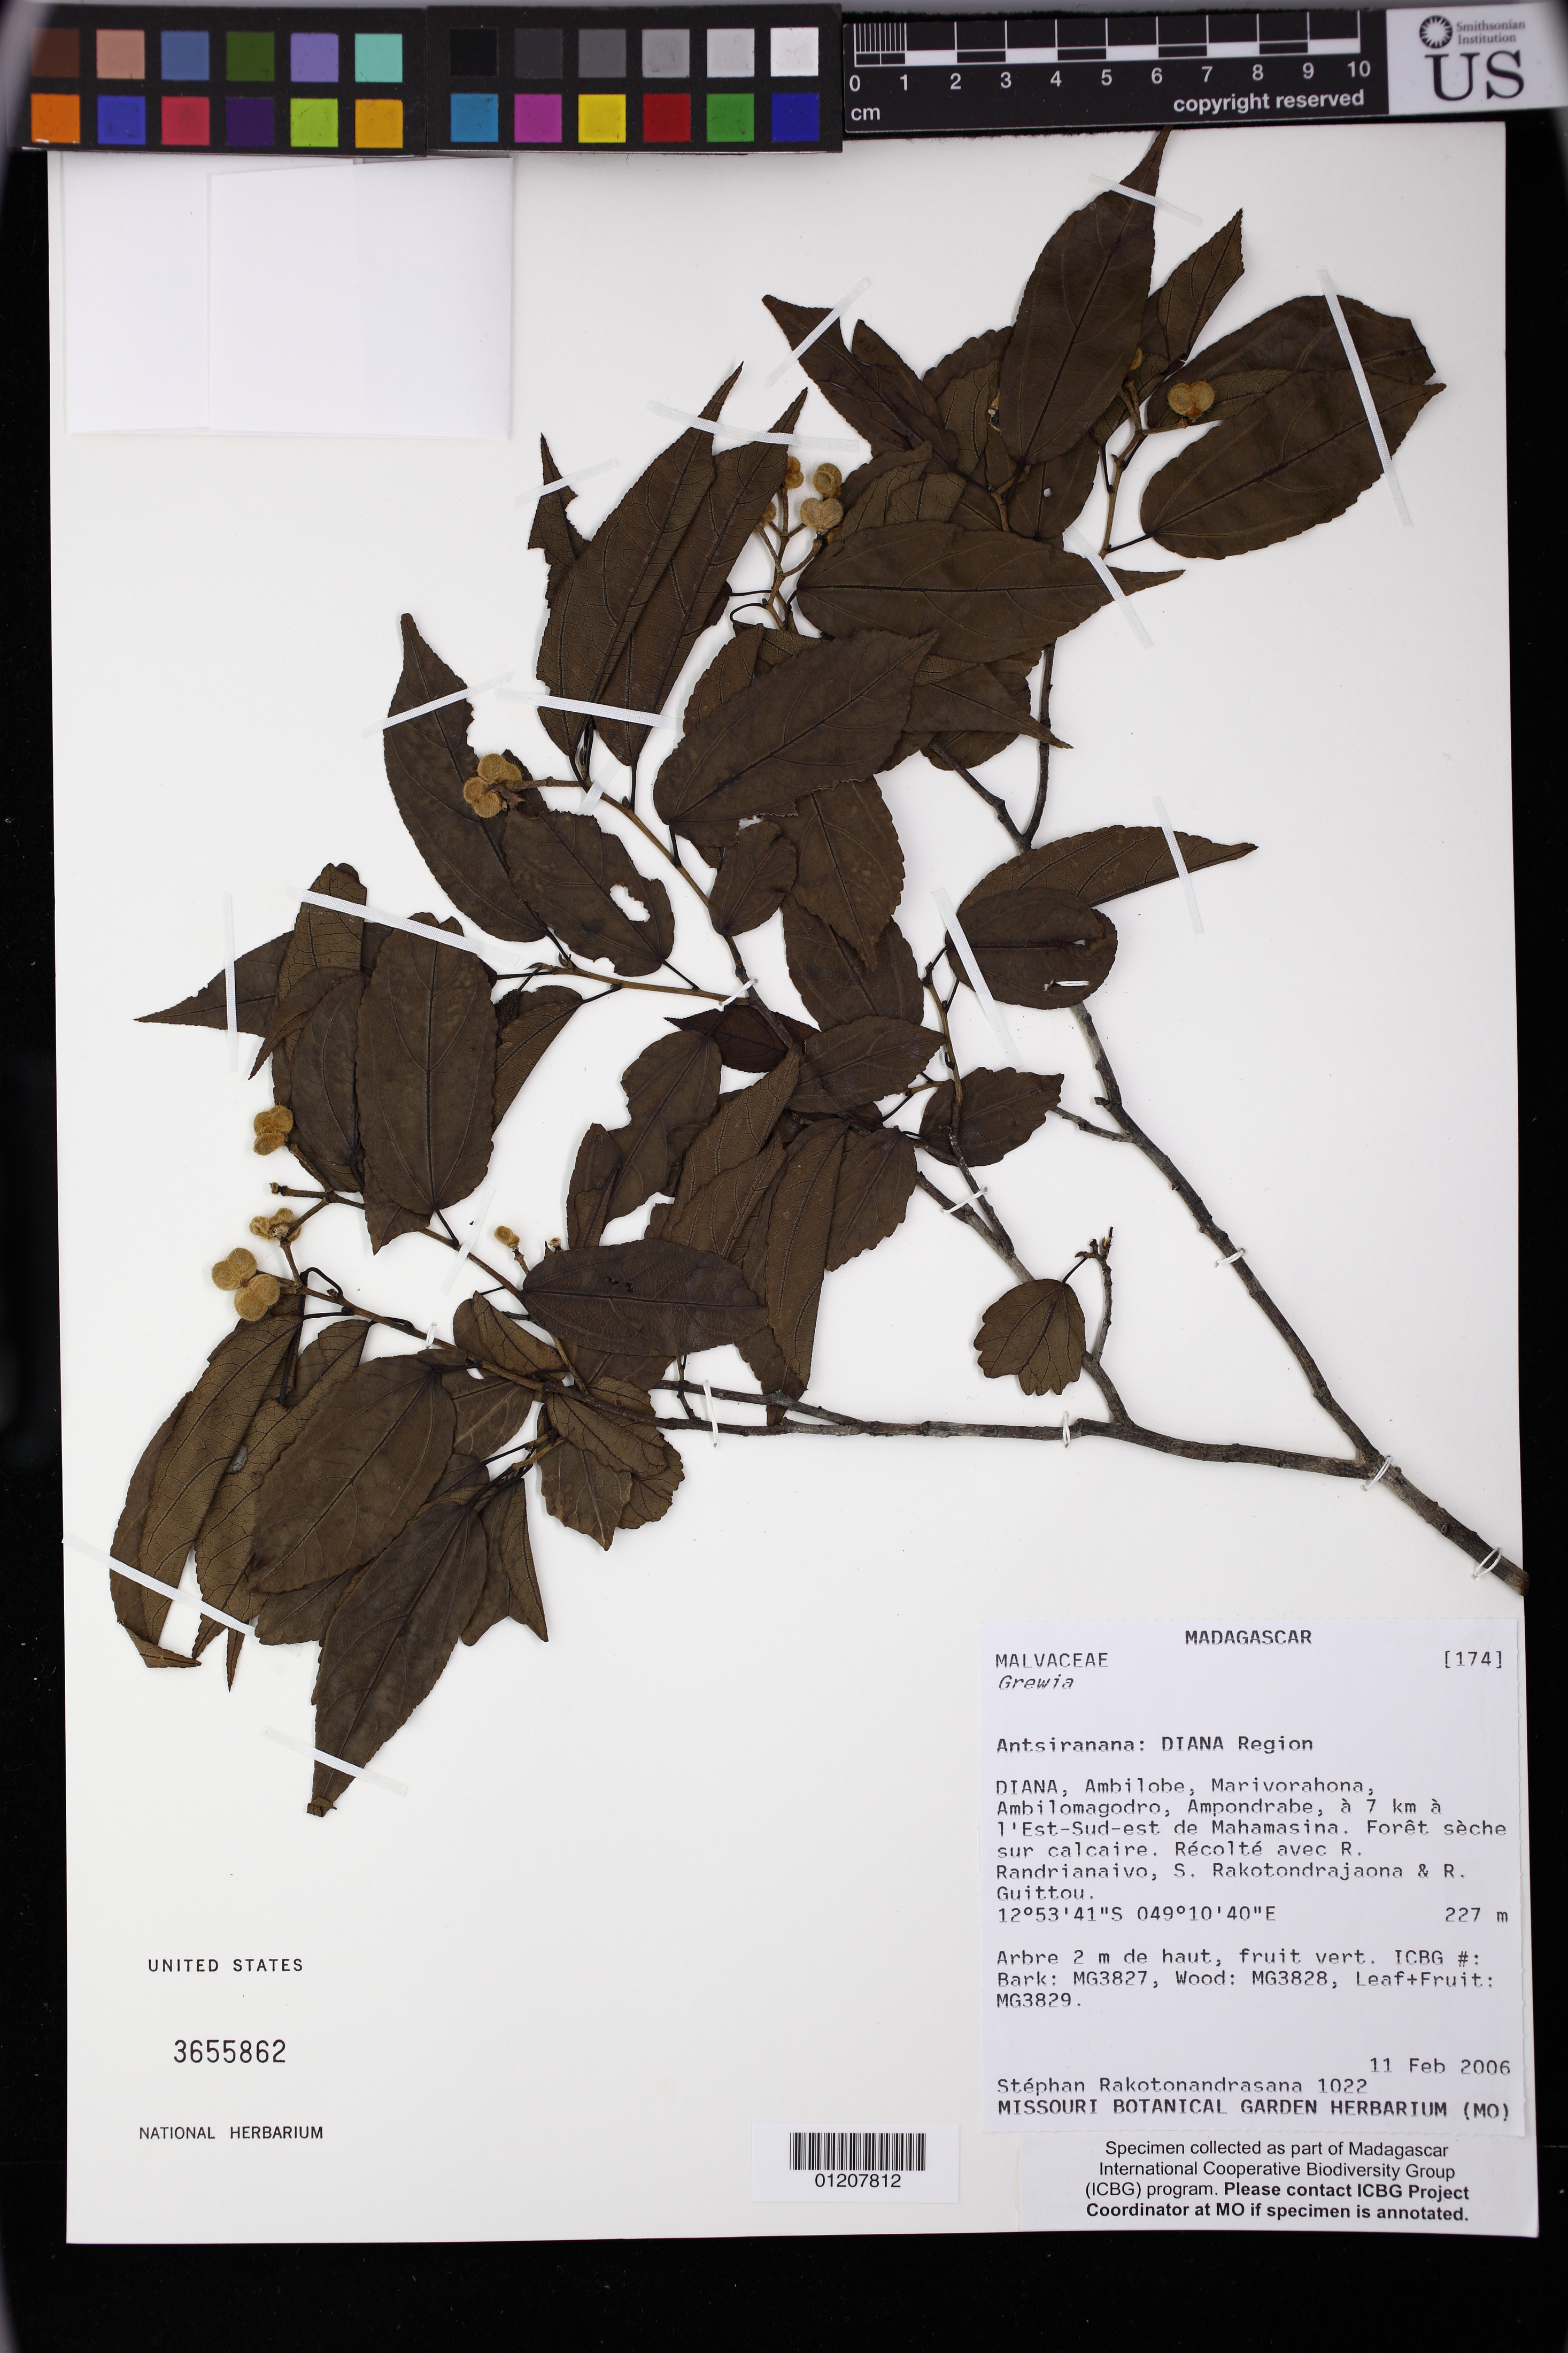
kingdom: Plantae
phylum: Tracheophyta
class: Magnoliopsida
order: Malvales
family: Malvaceae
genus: Grewia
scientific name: Grewia antankarana Capuron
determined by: Jourdain-Fievet, Lucile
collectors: S. Rakotonandrasana, R. Randrianaivo, R. Rakotondrajaona & R. Guittou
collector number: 1022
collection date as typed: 02 Nov 2006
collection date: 2006-11-02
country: Madagascar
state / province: Diana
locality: Antsiranana: Diana Region. Diana, Ambilobe, Marivorahona, Ambilomagodro, Ampondrabe, 7 km l'Est-Sud-est de Mahamasina. Forêt sèche sur calcaire..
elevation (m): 277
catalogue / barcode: US 3655862